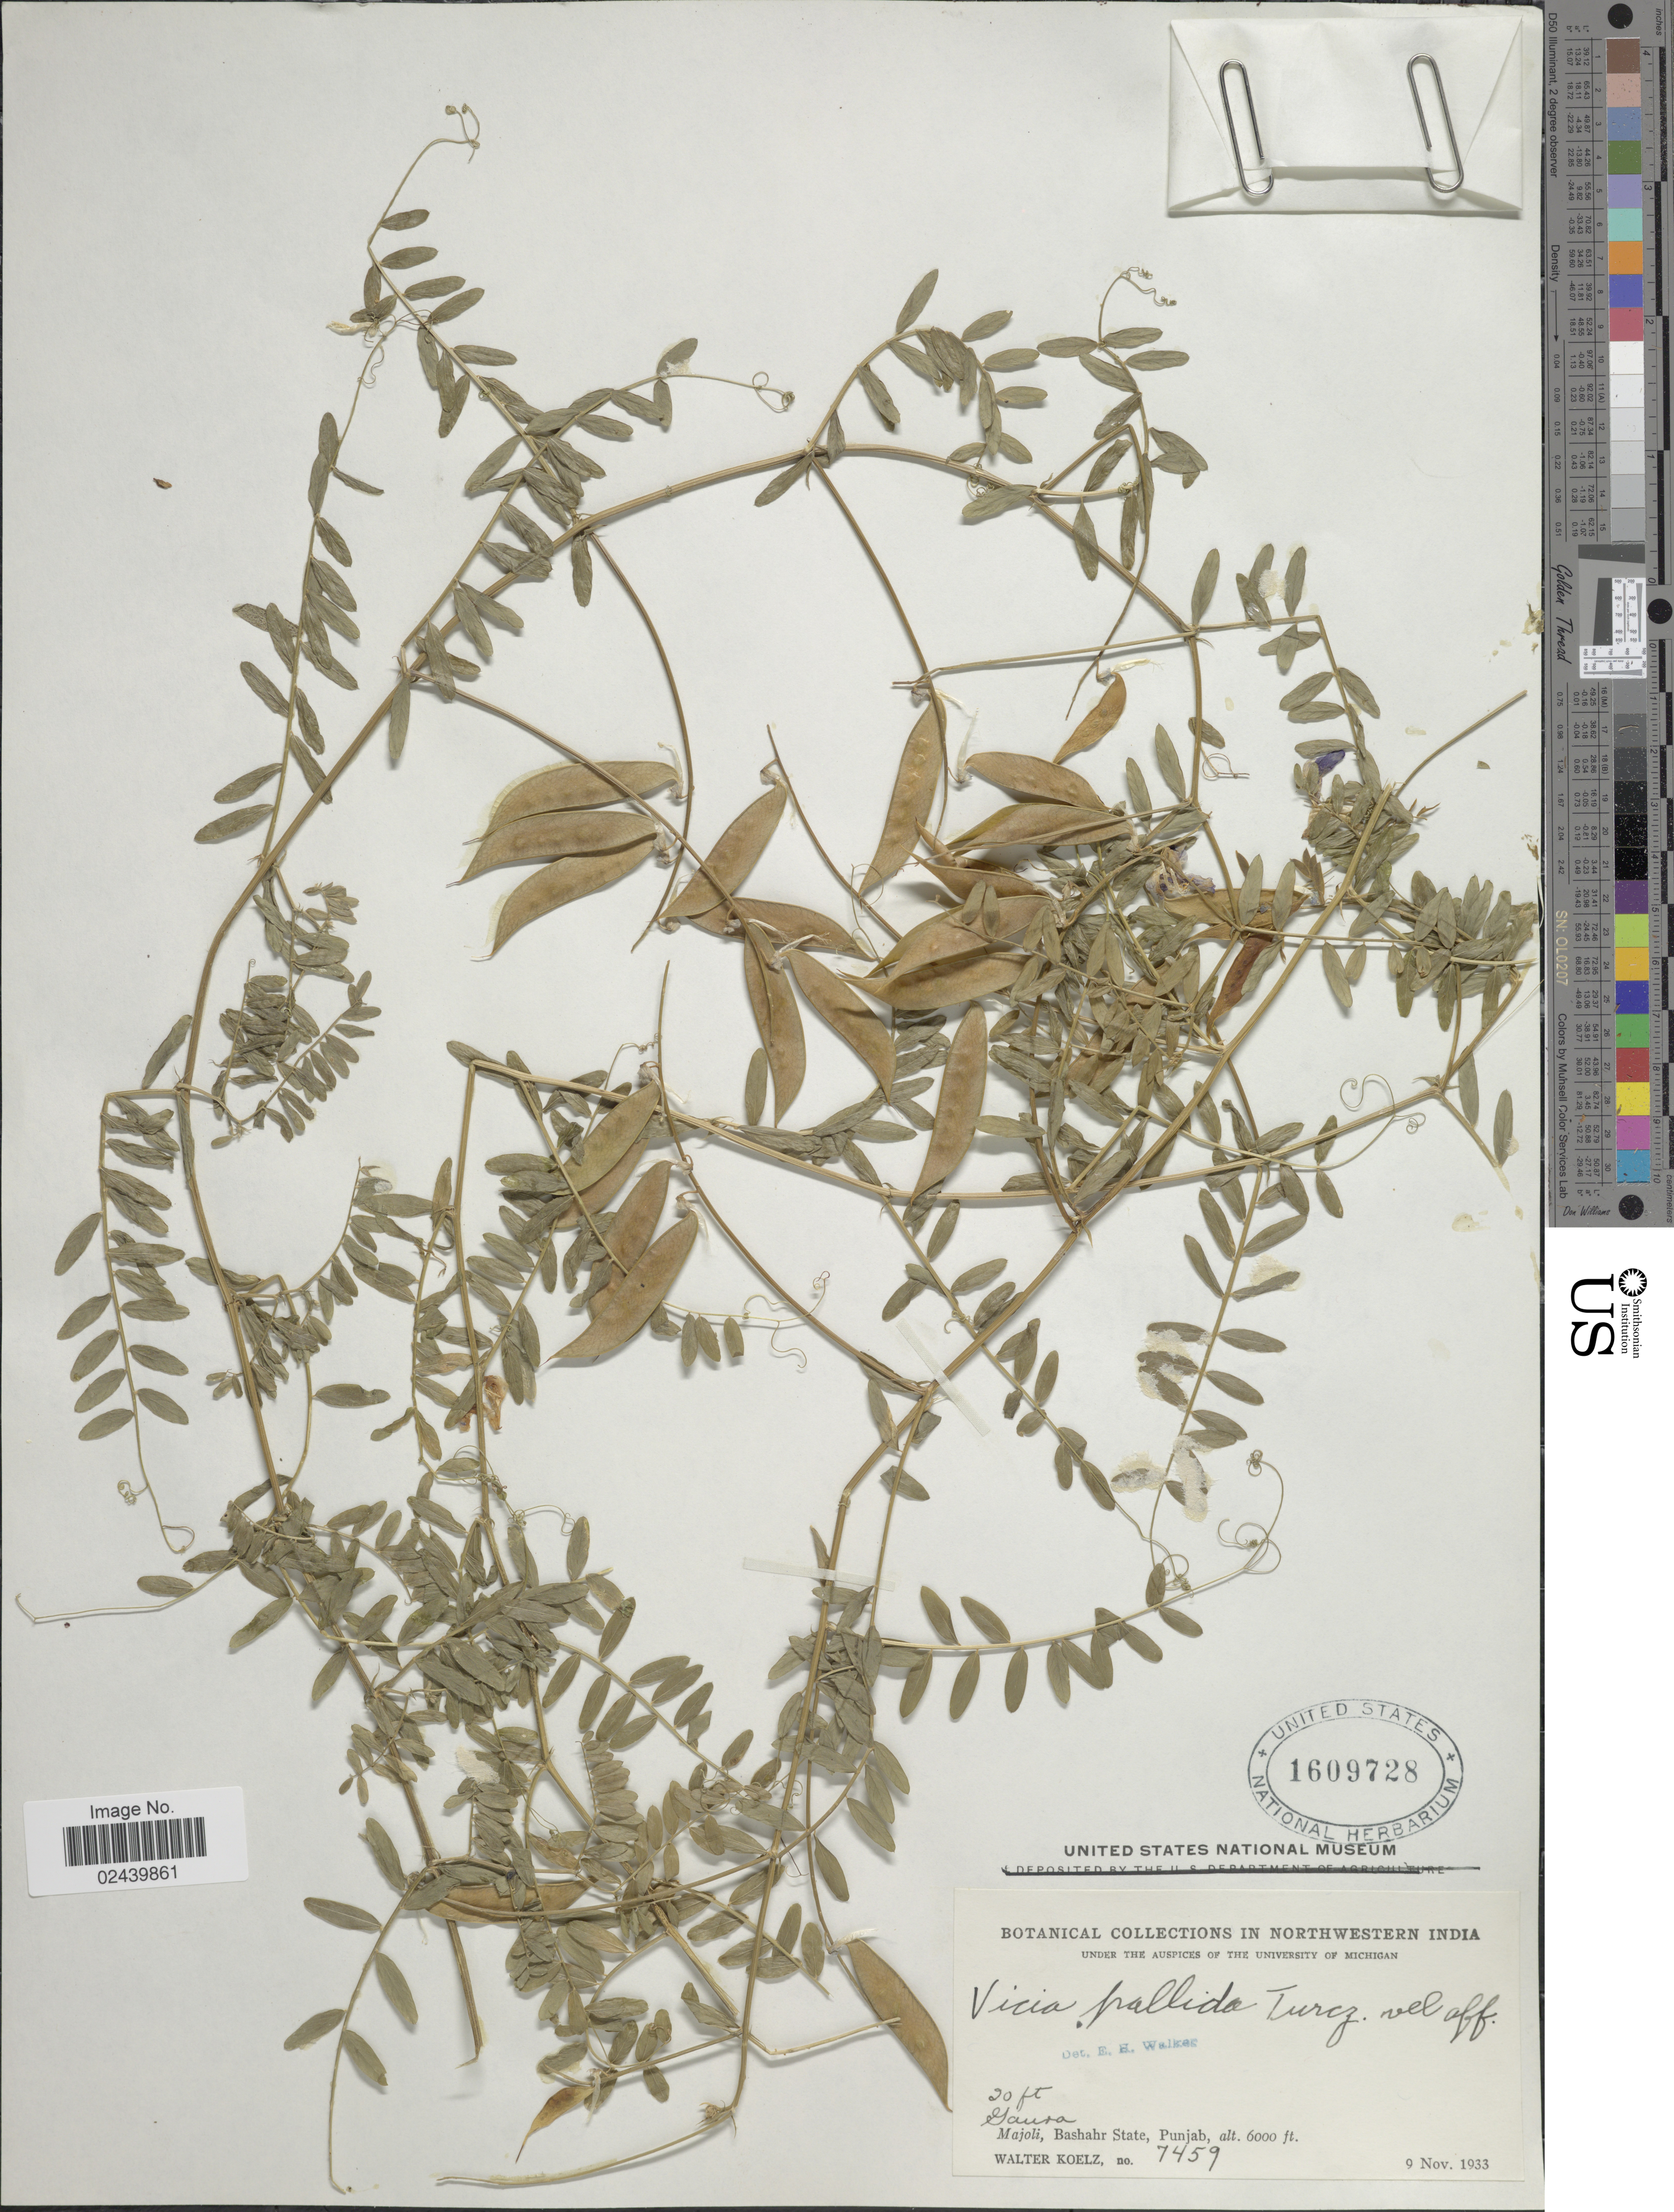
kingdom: Plantae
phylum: Tracheophyta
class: Magnoliopsida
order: Fabales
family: Fabaceae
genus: Vicia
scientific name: Vicia pallida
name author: Hook. & Arn.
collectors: W. N. Koelz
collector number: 7459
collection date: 1933-11-09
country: India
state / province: Punjab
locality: Northwestern India. Gaura, Majoli, Bashahr State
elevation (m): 1829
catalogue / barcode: US 1609728